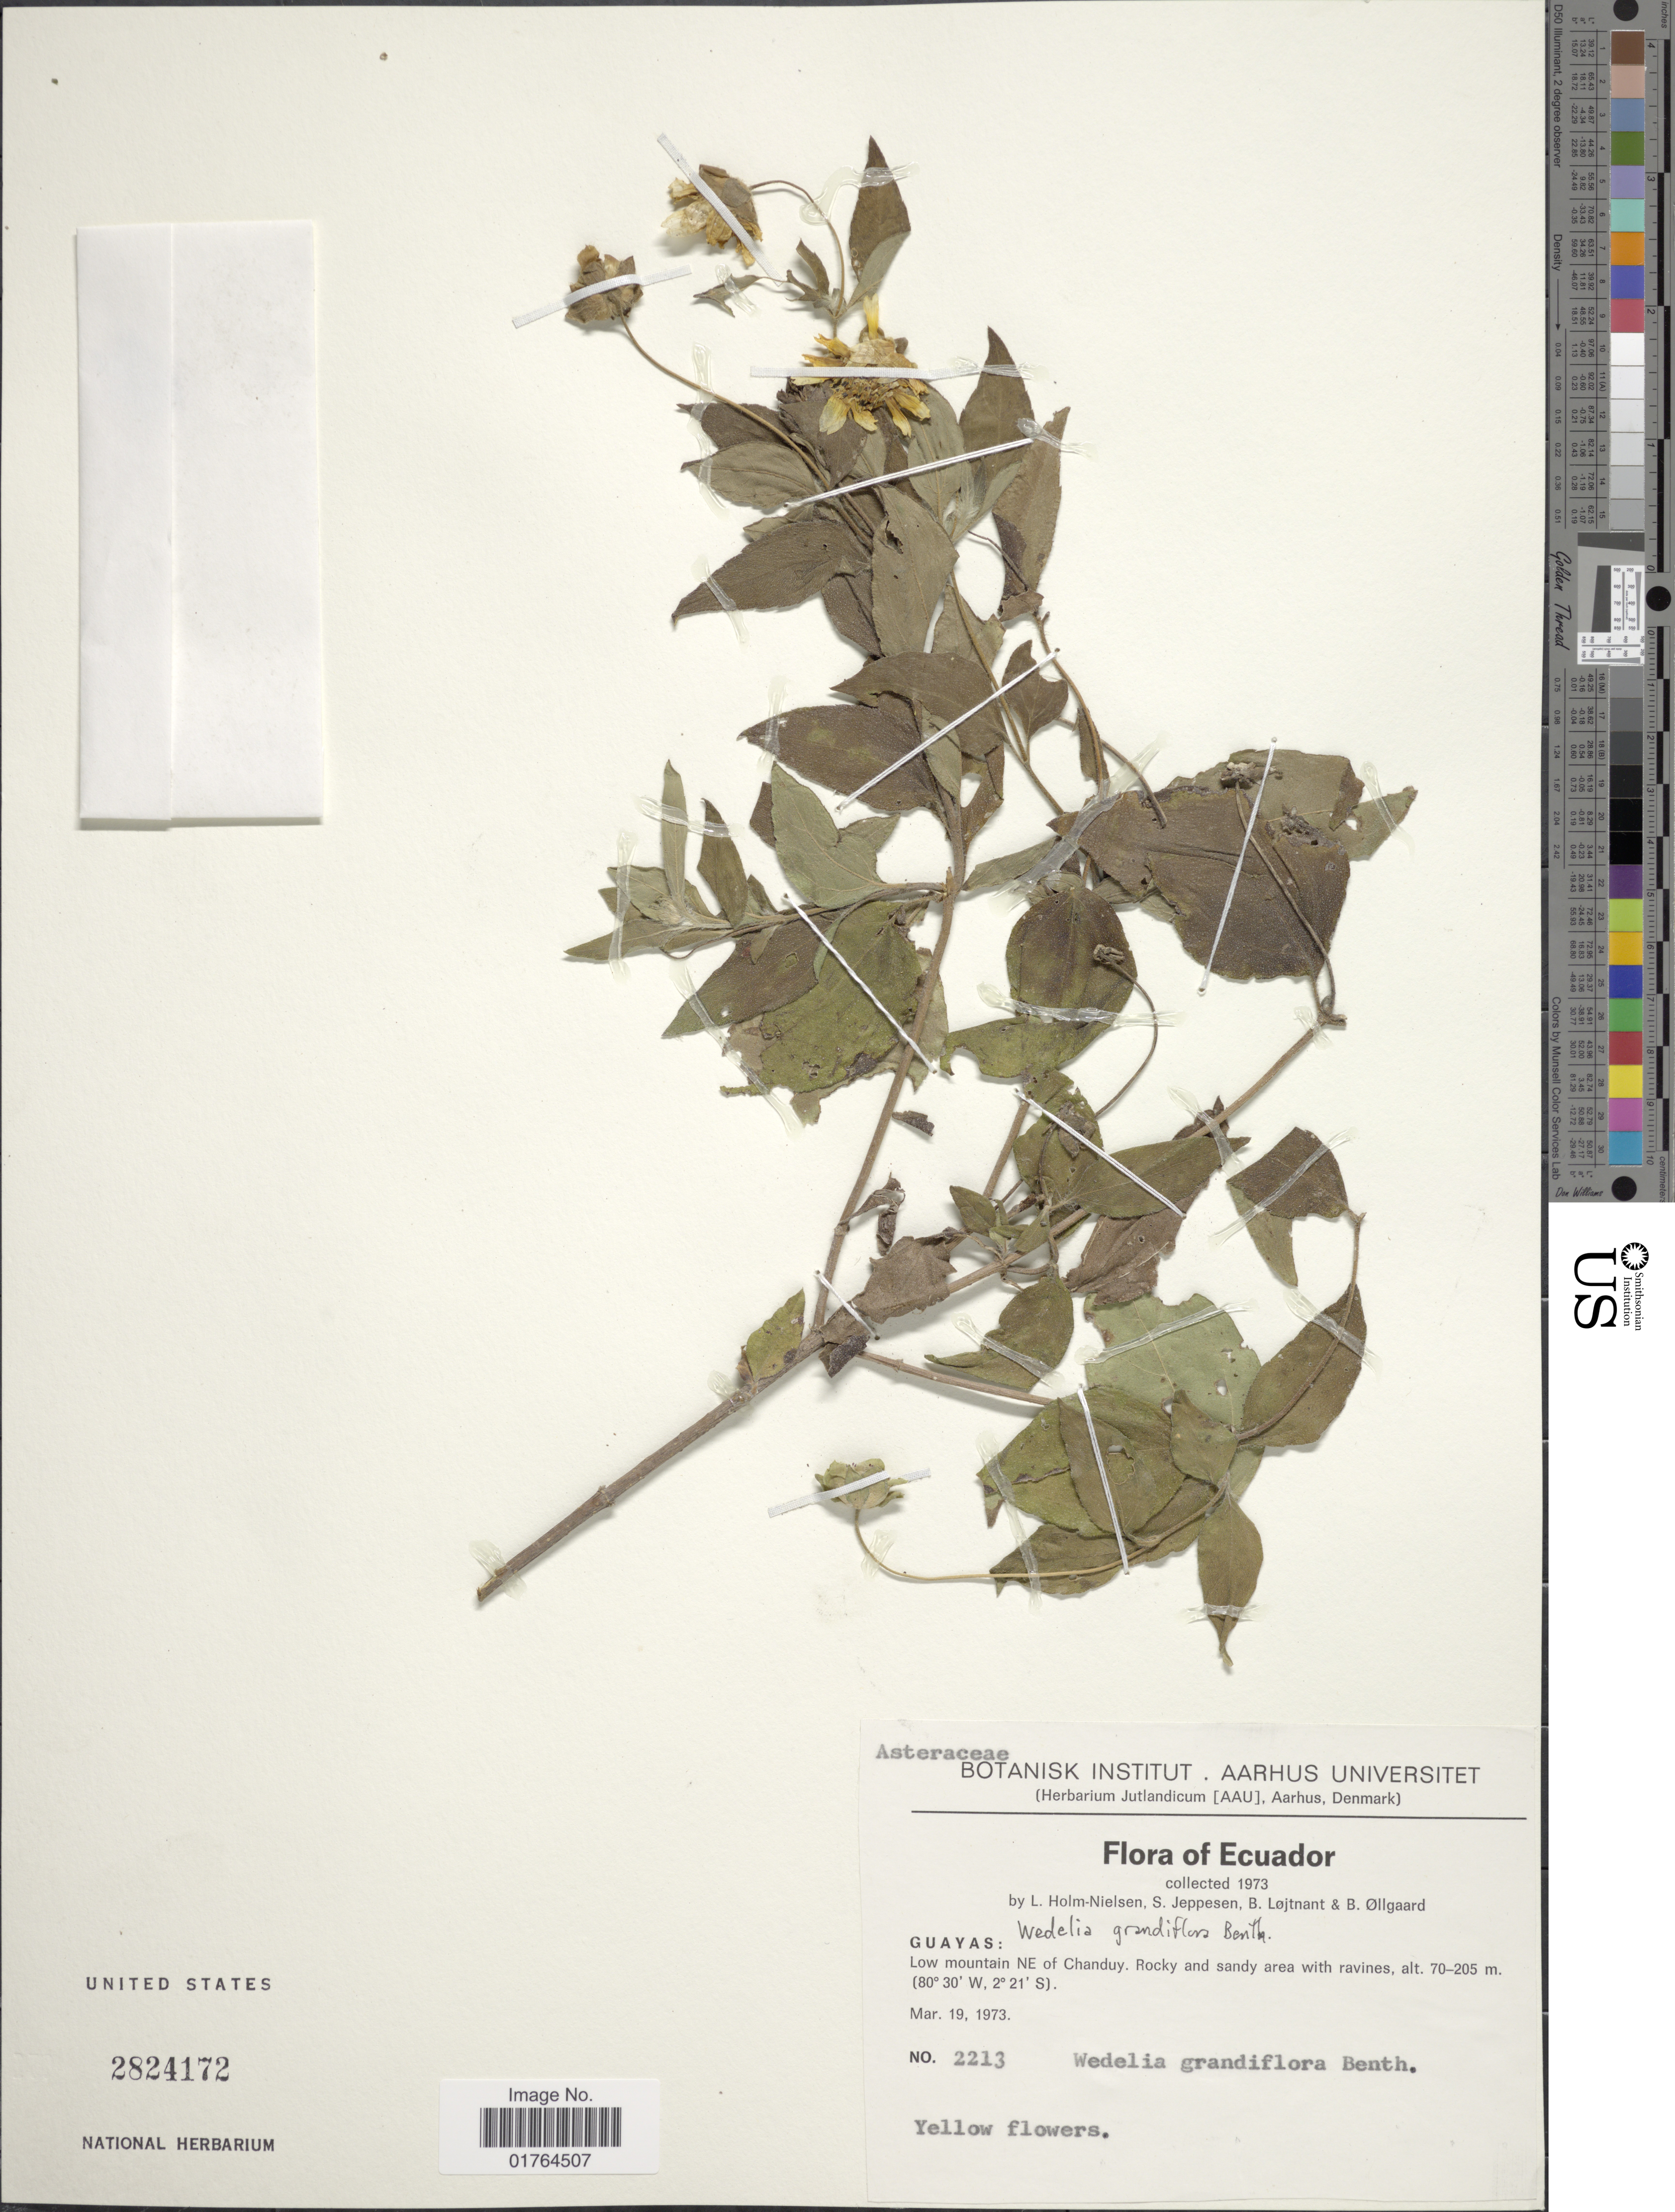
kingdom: Plantae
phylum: Tracheophyta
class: Magnoliopsida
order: Asterales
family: Asteraceae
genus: Wedelia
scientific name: Wedelia grandiflora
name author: Benth.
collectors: L. B. Holm-Nielsen, S. Jeppesen, B. Löjtnant & B. Øllgaard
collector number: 2213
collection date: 1973-03-19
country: Ecuador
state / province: Guayas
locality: Low mountain NE of Chandury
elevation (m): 70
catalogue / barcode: US 2824172